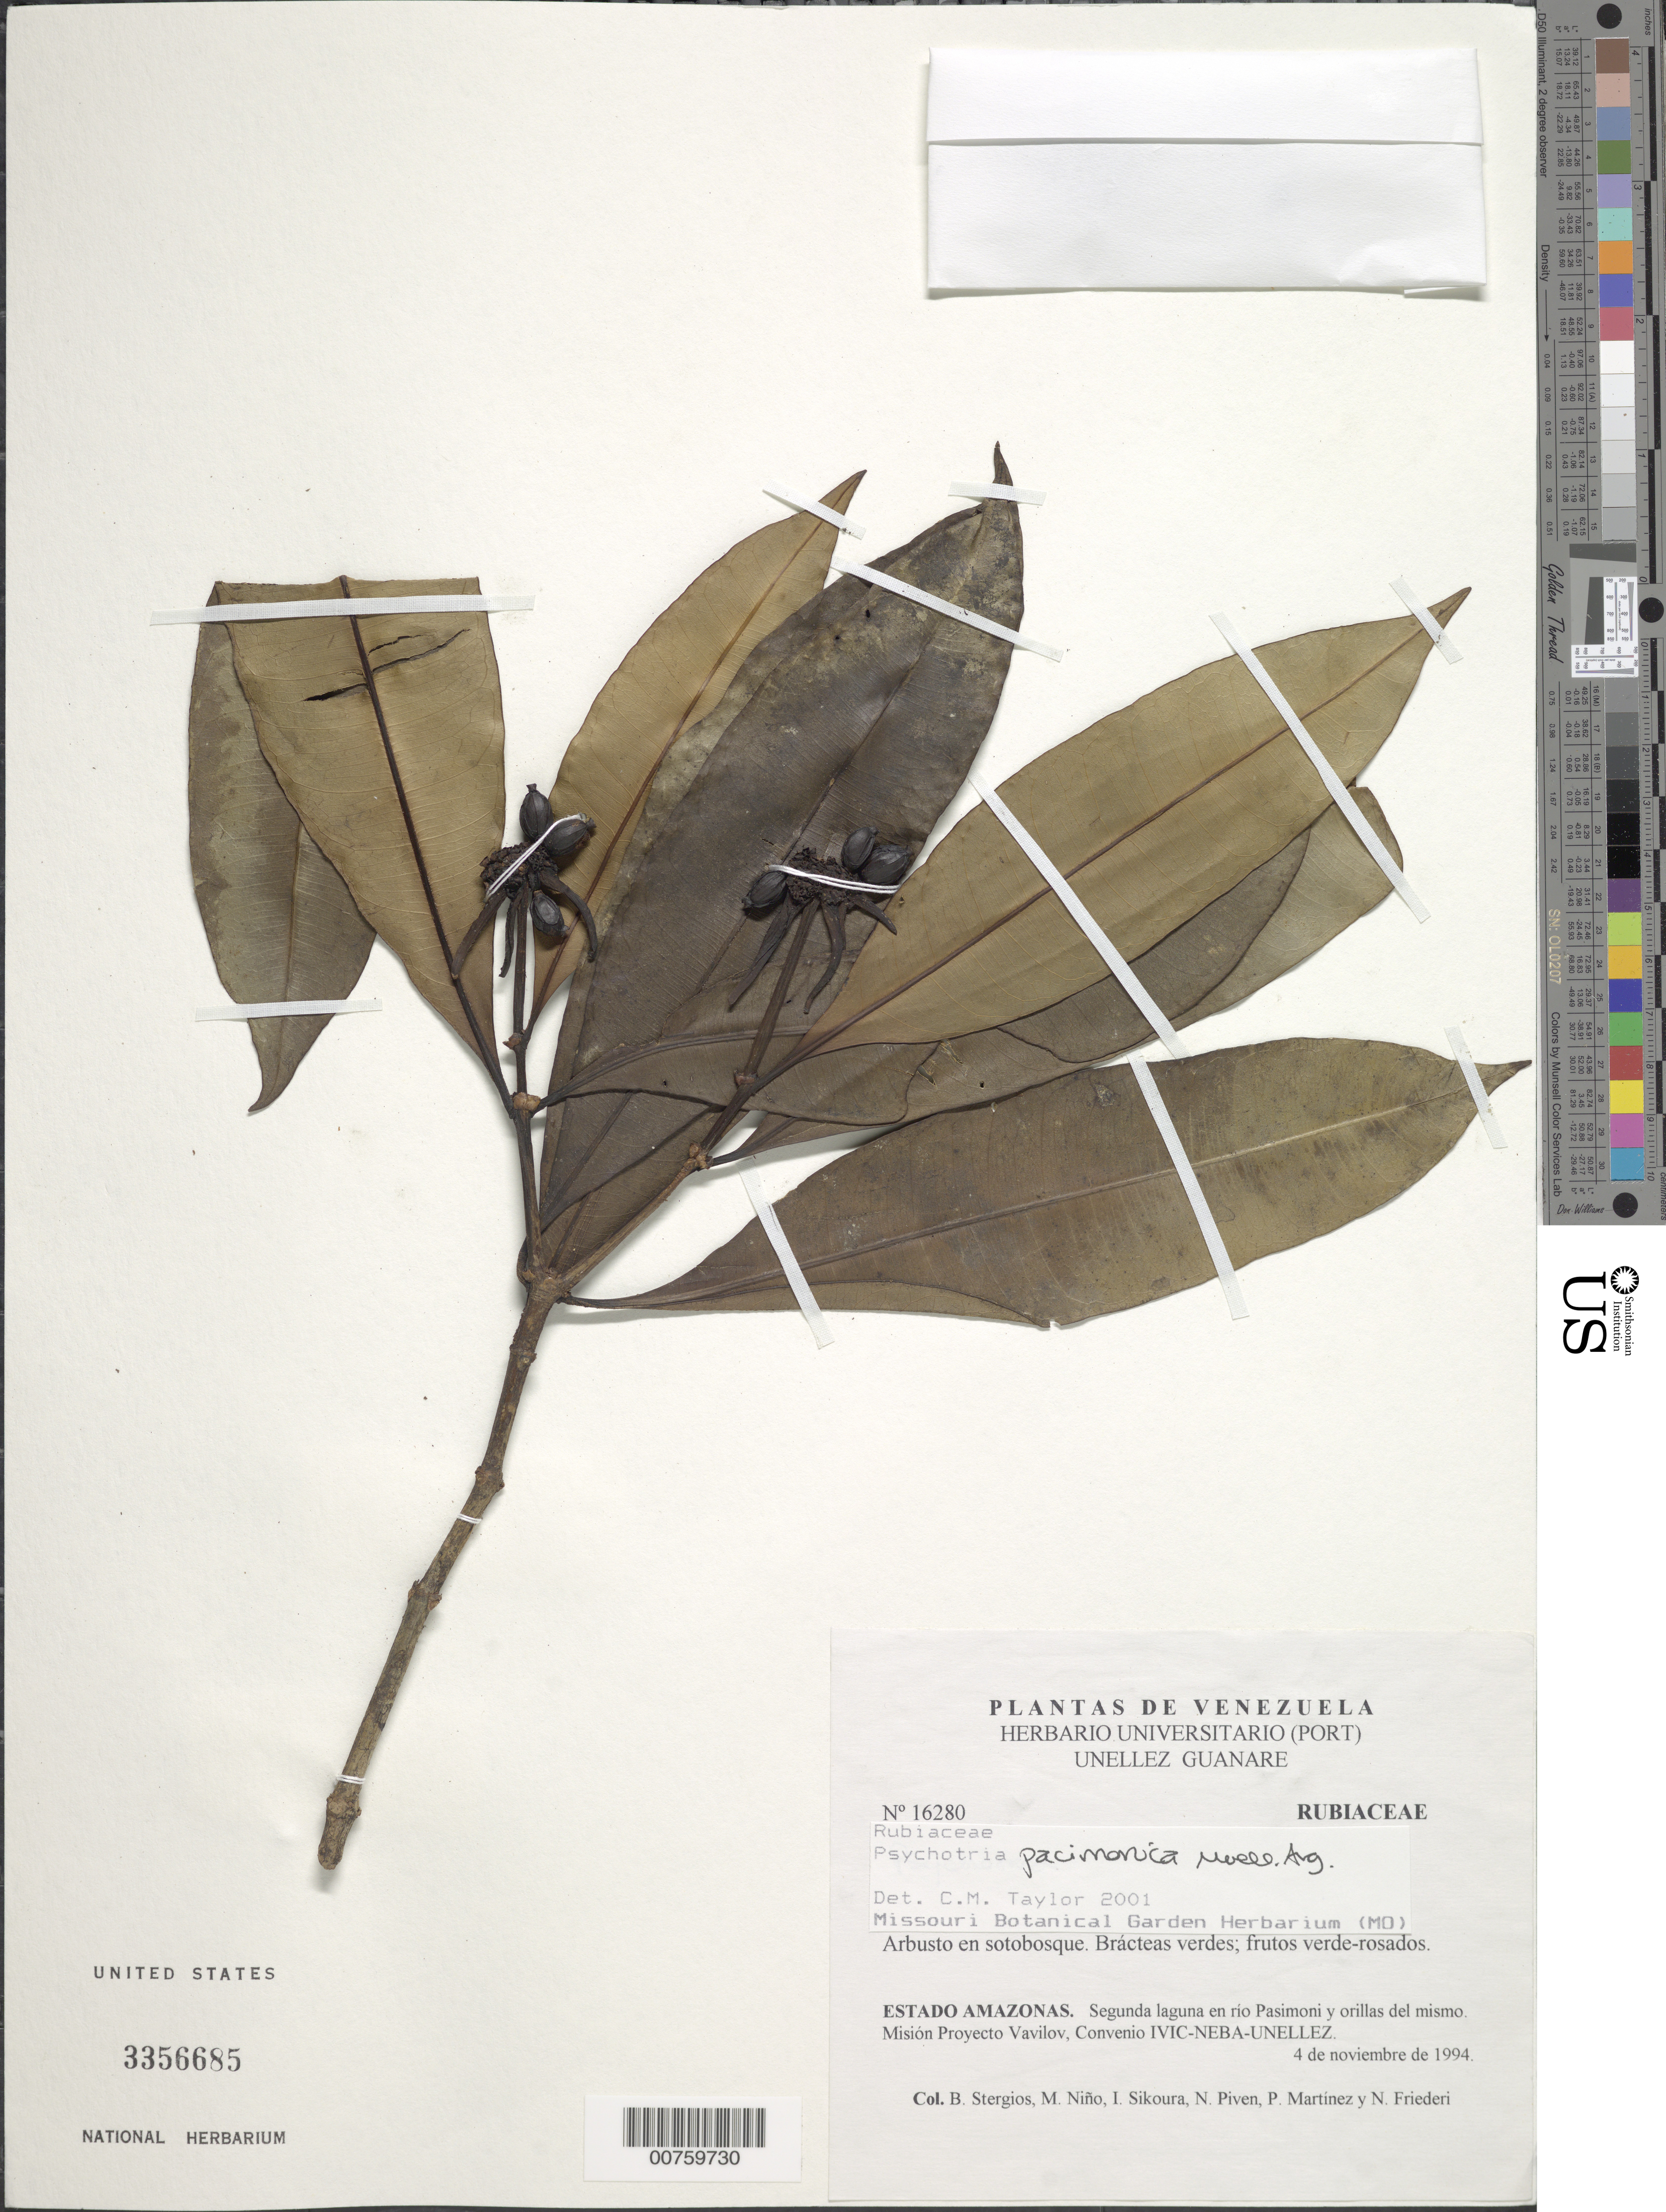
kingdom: Plantae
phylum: Tracheophyta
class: Magnoliopsida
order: Gentianales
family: Rubiaceae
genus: Psychotria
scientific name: Psychotria pacimonica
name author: Müll. Arg.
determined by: Taylor, Charlotte M.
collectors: B. G. Stergios, S. M. Niño, I. Sikoura, N. Piven, P. Martinez & N. Friederich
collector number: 16280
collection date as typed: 4-Nov-94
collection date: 1994-11-04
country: Venezuela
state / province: Amazonas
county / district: Río Negro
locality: Río Pasimoni, Misión Proyecto Vavilov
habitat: Segunda laguna; en sotobosque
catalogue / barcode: US 3356685